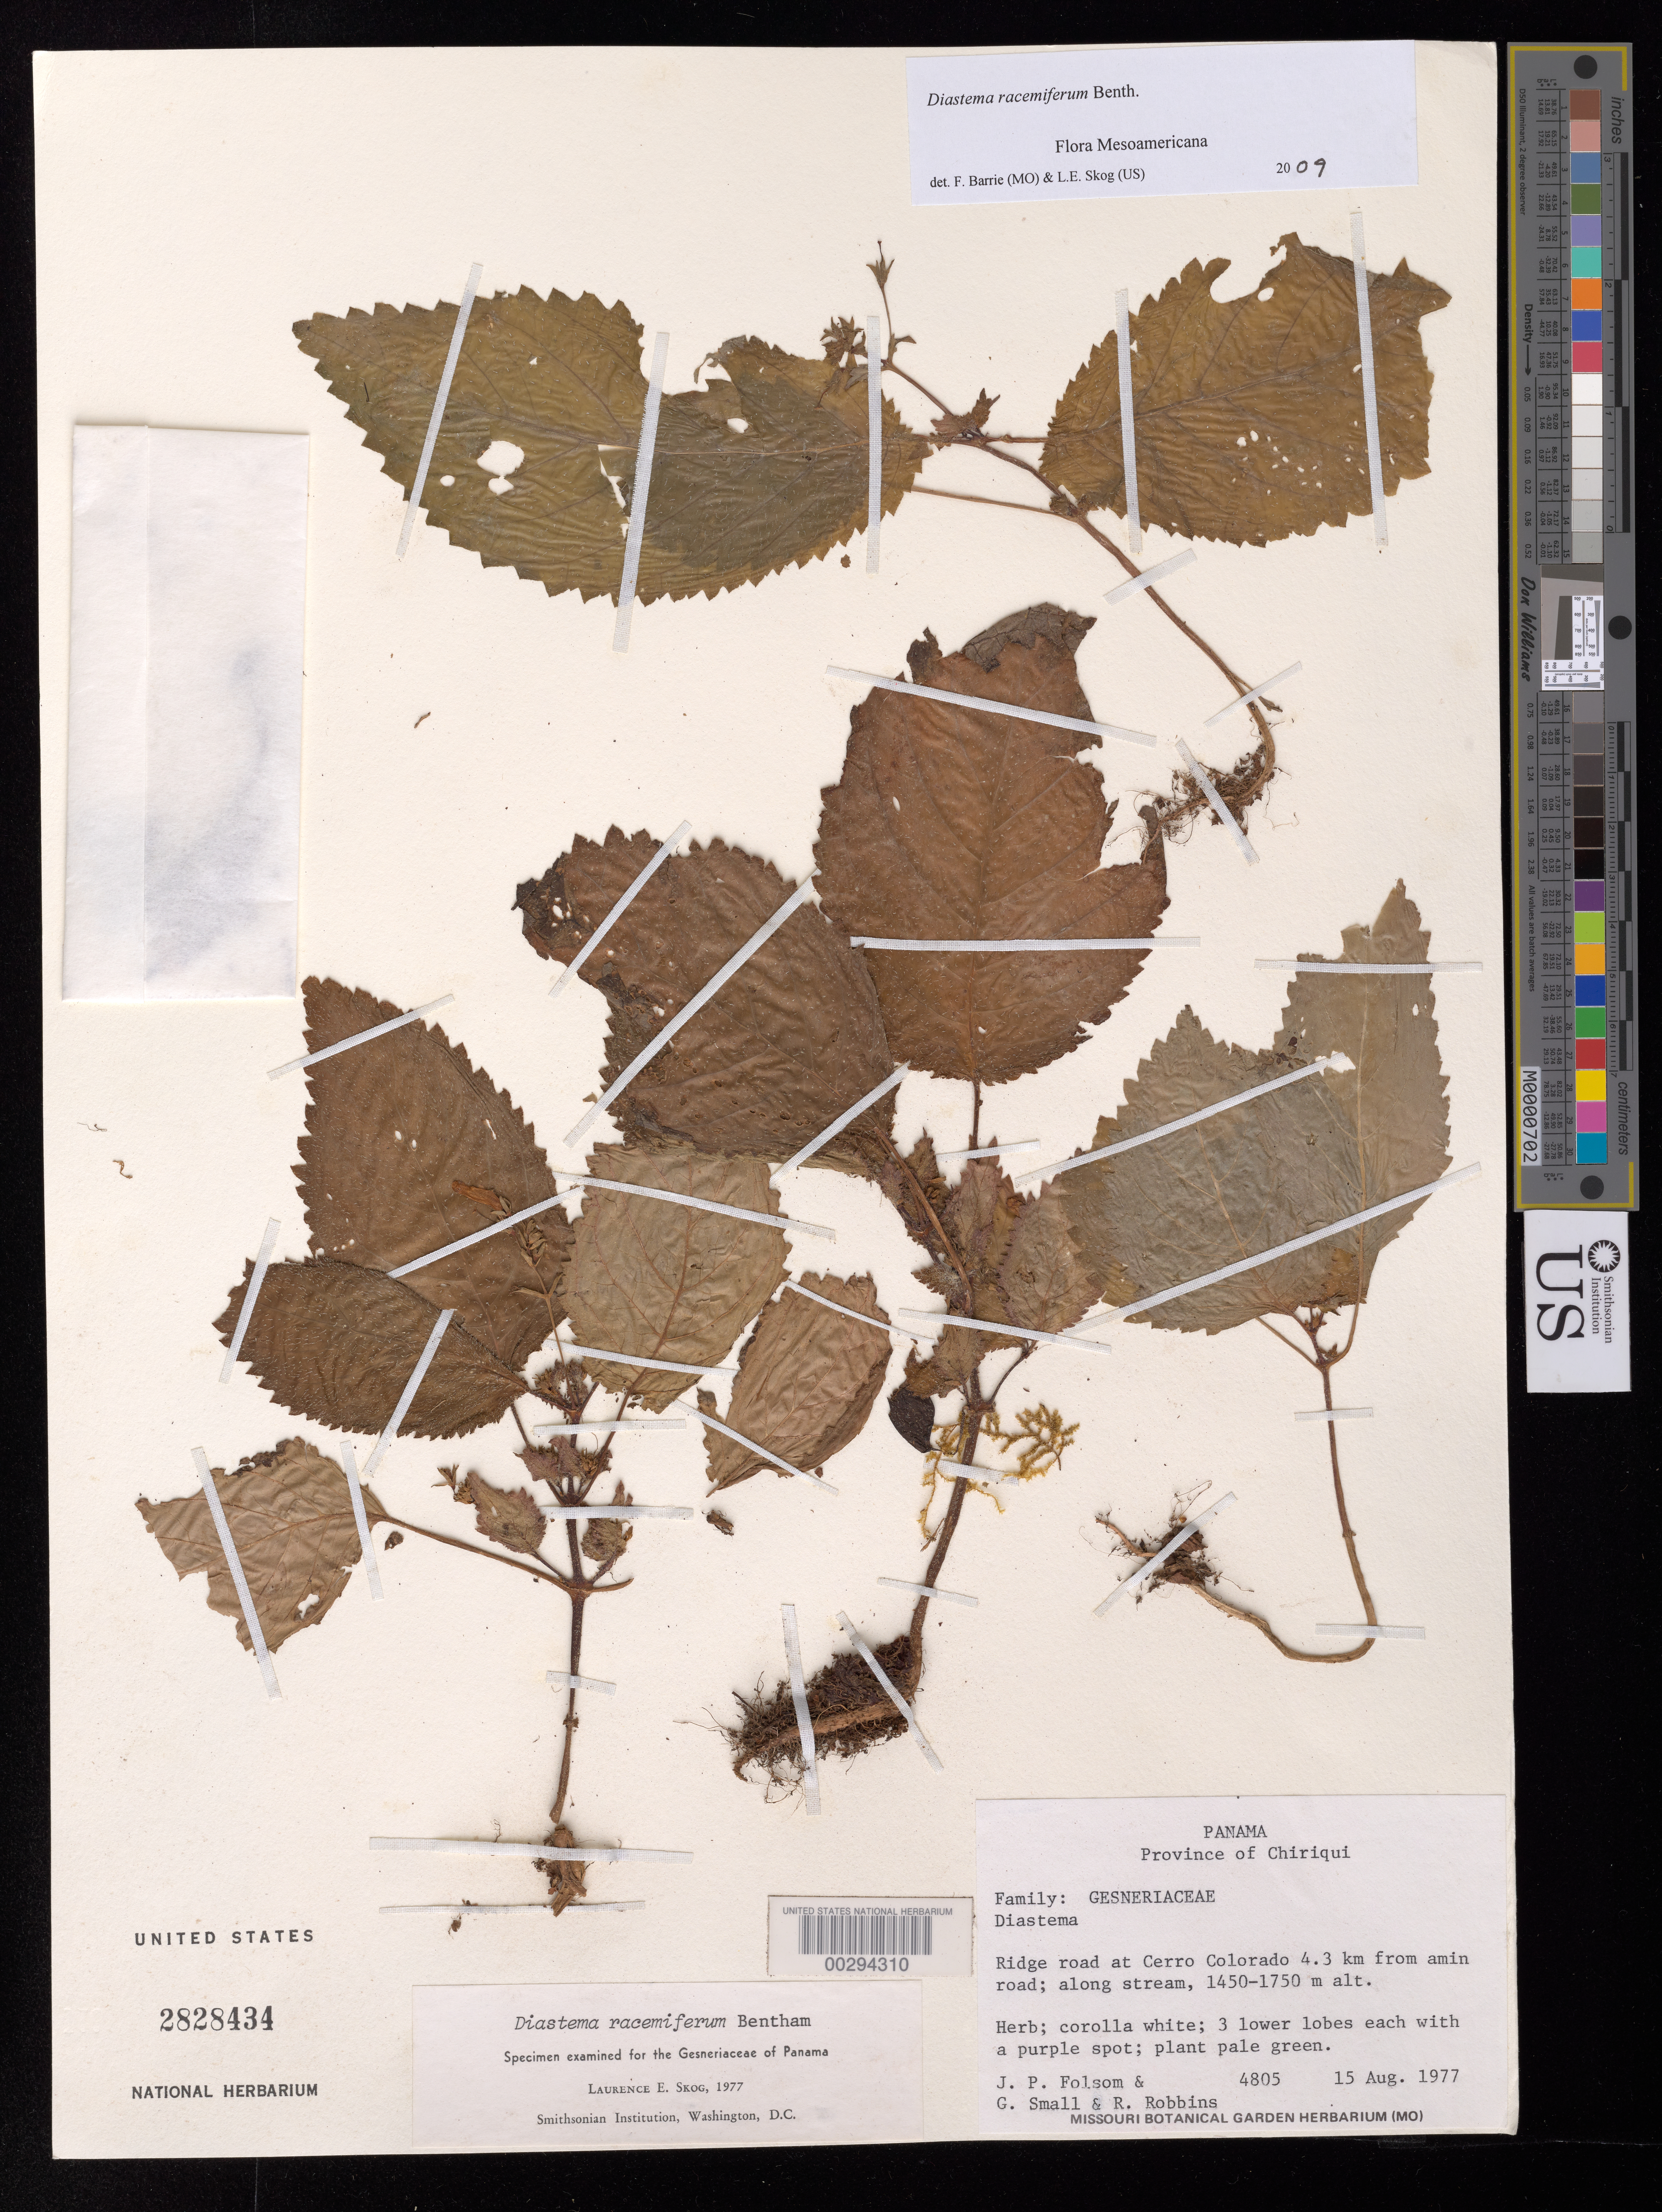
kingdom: Plantae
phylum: Tracheophyta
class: Magnoliopsida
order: Lamiales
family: Gesneriaceae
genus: Diastema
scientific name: Diastema racemiferum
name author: Benth.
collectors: J. P. Folsom, G. Small & R. Robbins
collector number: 4805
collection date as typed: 15 Aug 1977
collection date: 1977-08-15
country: Panama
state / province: Chiriquí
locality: Ridge road at Cerro Colorado 4.3 km from main road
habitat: Along stream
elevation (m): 1450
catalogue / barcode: US 2828434